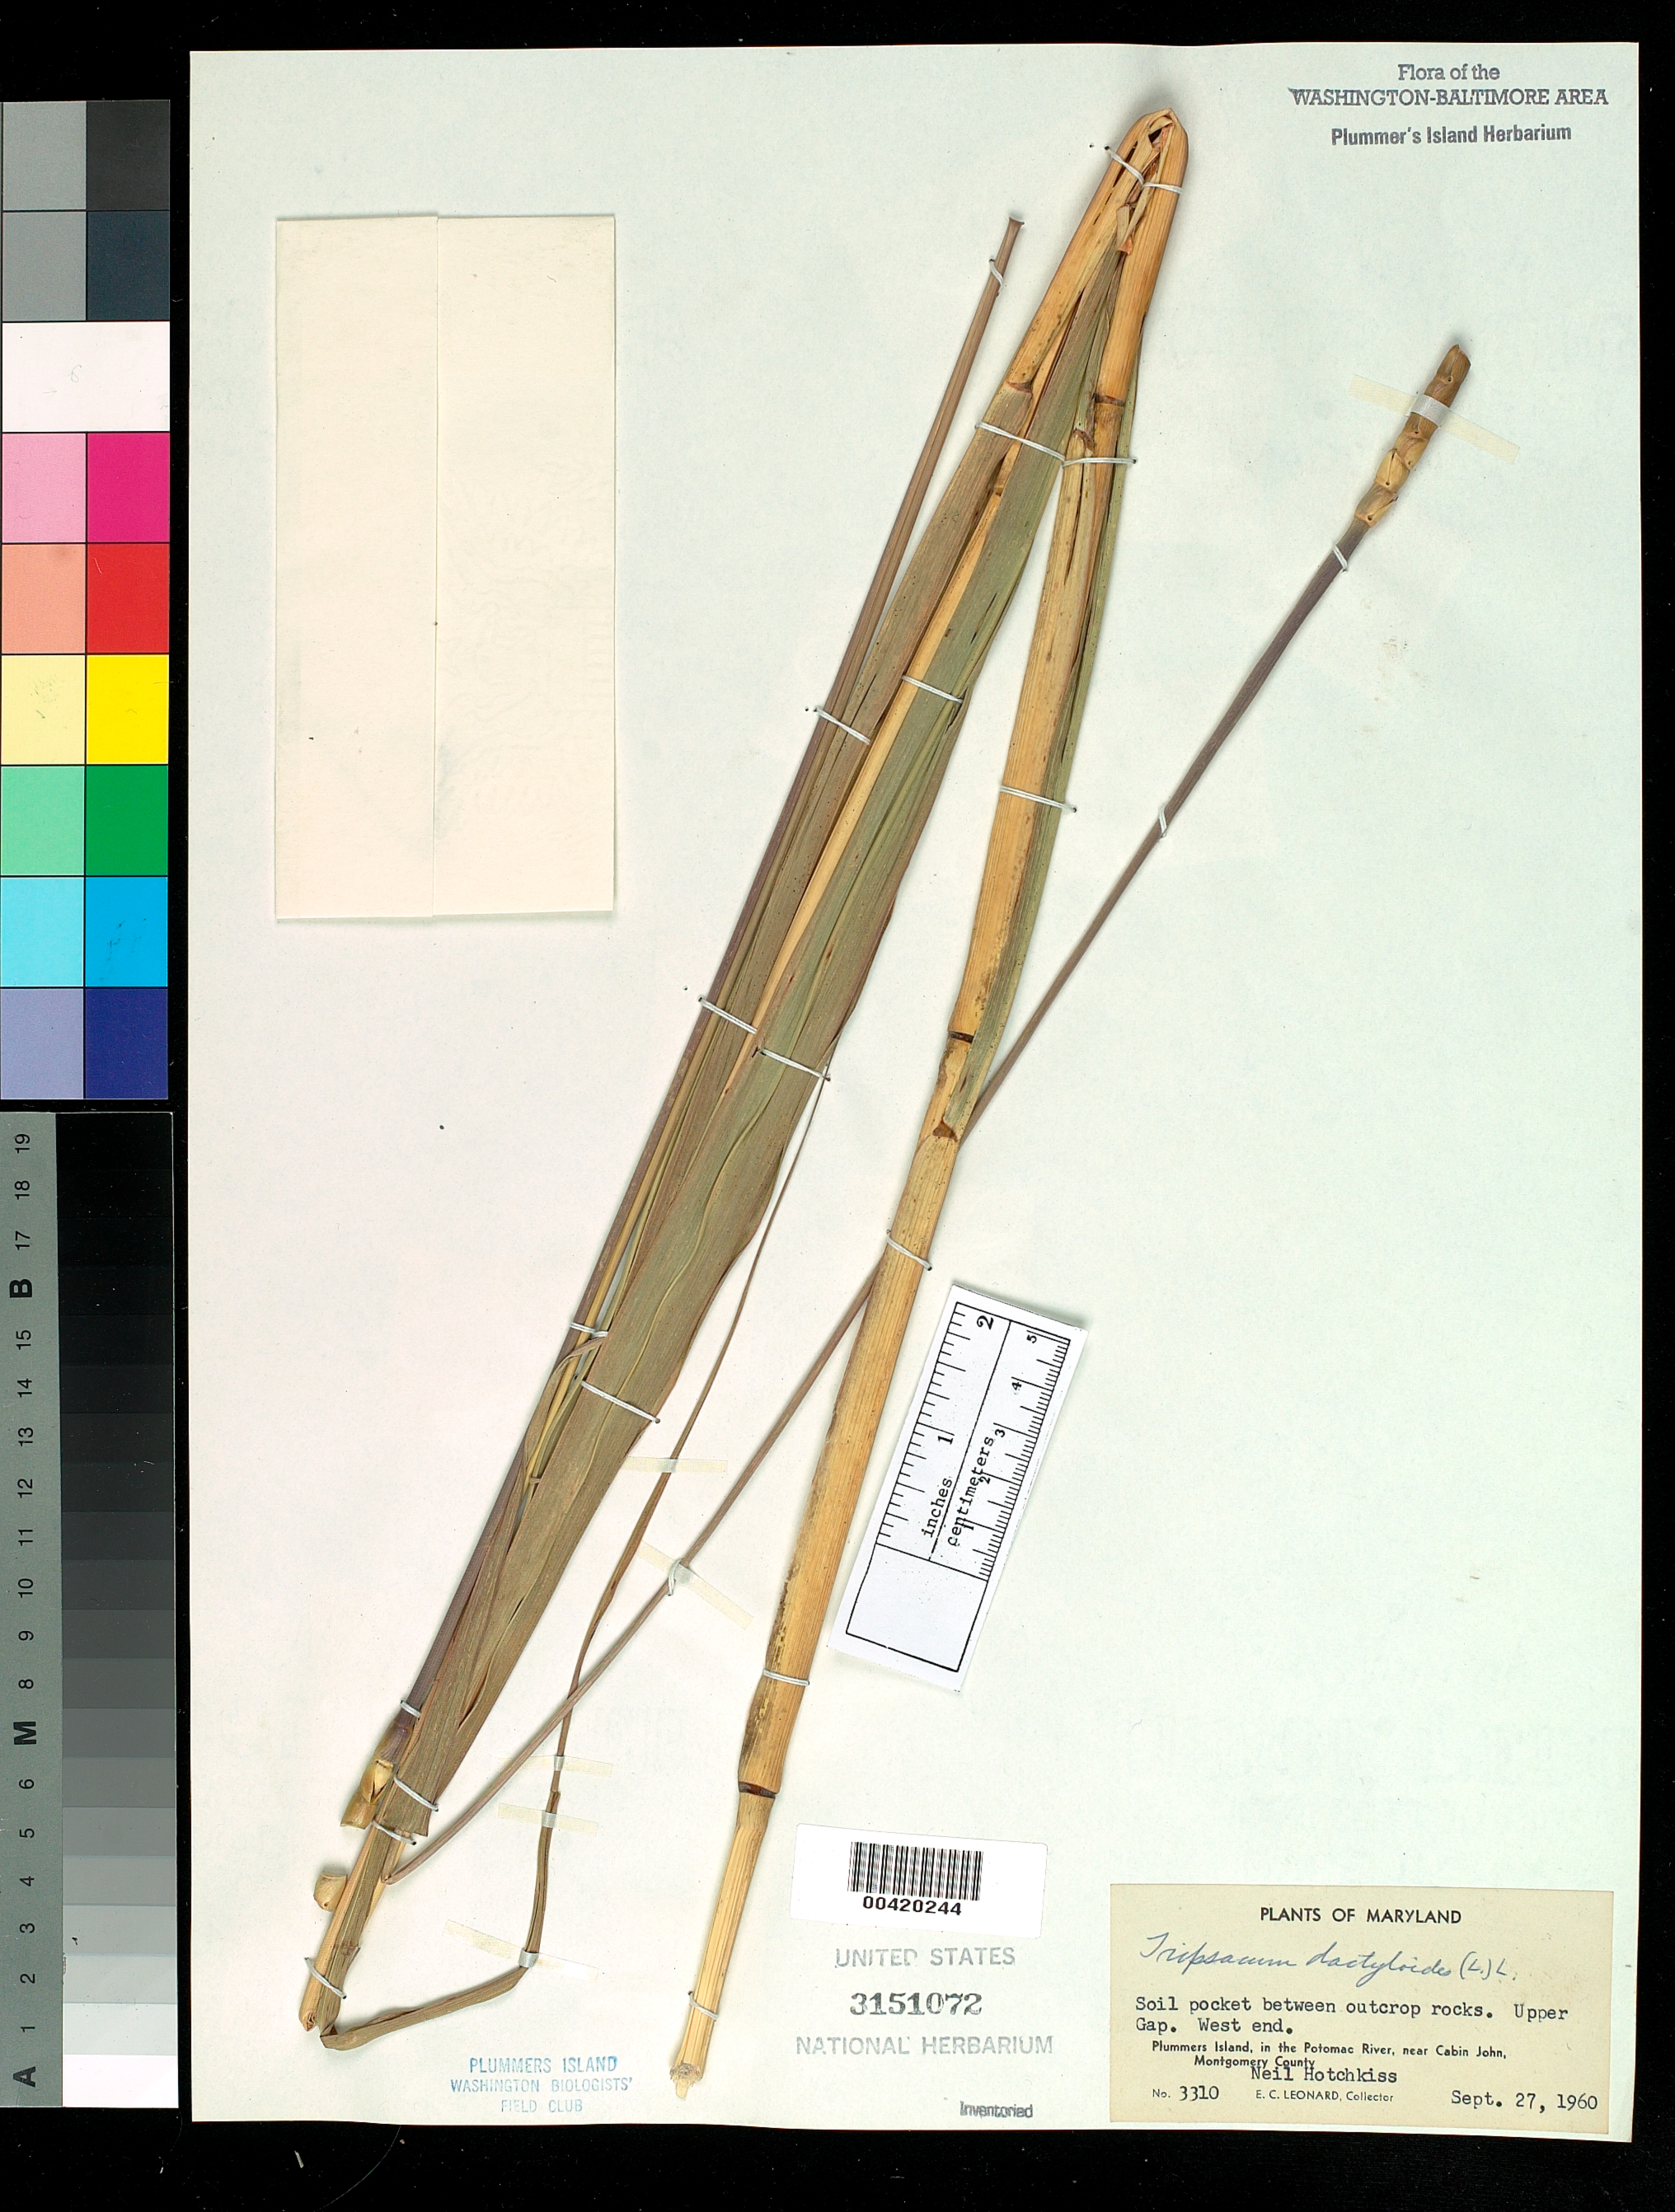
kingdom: Plantae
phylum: Tracheophyta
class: Liliopsida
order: Poales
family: Poaceae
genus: Tripsacum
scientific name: Tripsacum dactyloides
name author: (L.) L.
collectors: E. C. Leonard & N. Hotchkiss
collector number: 3310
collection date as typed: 27 Sep 1960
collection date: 1960-09-27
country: United States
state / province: Maryland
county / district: Montgomery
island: Plummers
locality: Plummer's Island; Upper Gap. west end C. & O. Canal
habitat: Soil pocket between outcrop rocks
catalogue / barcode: US 3151072